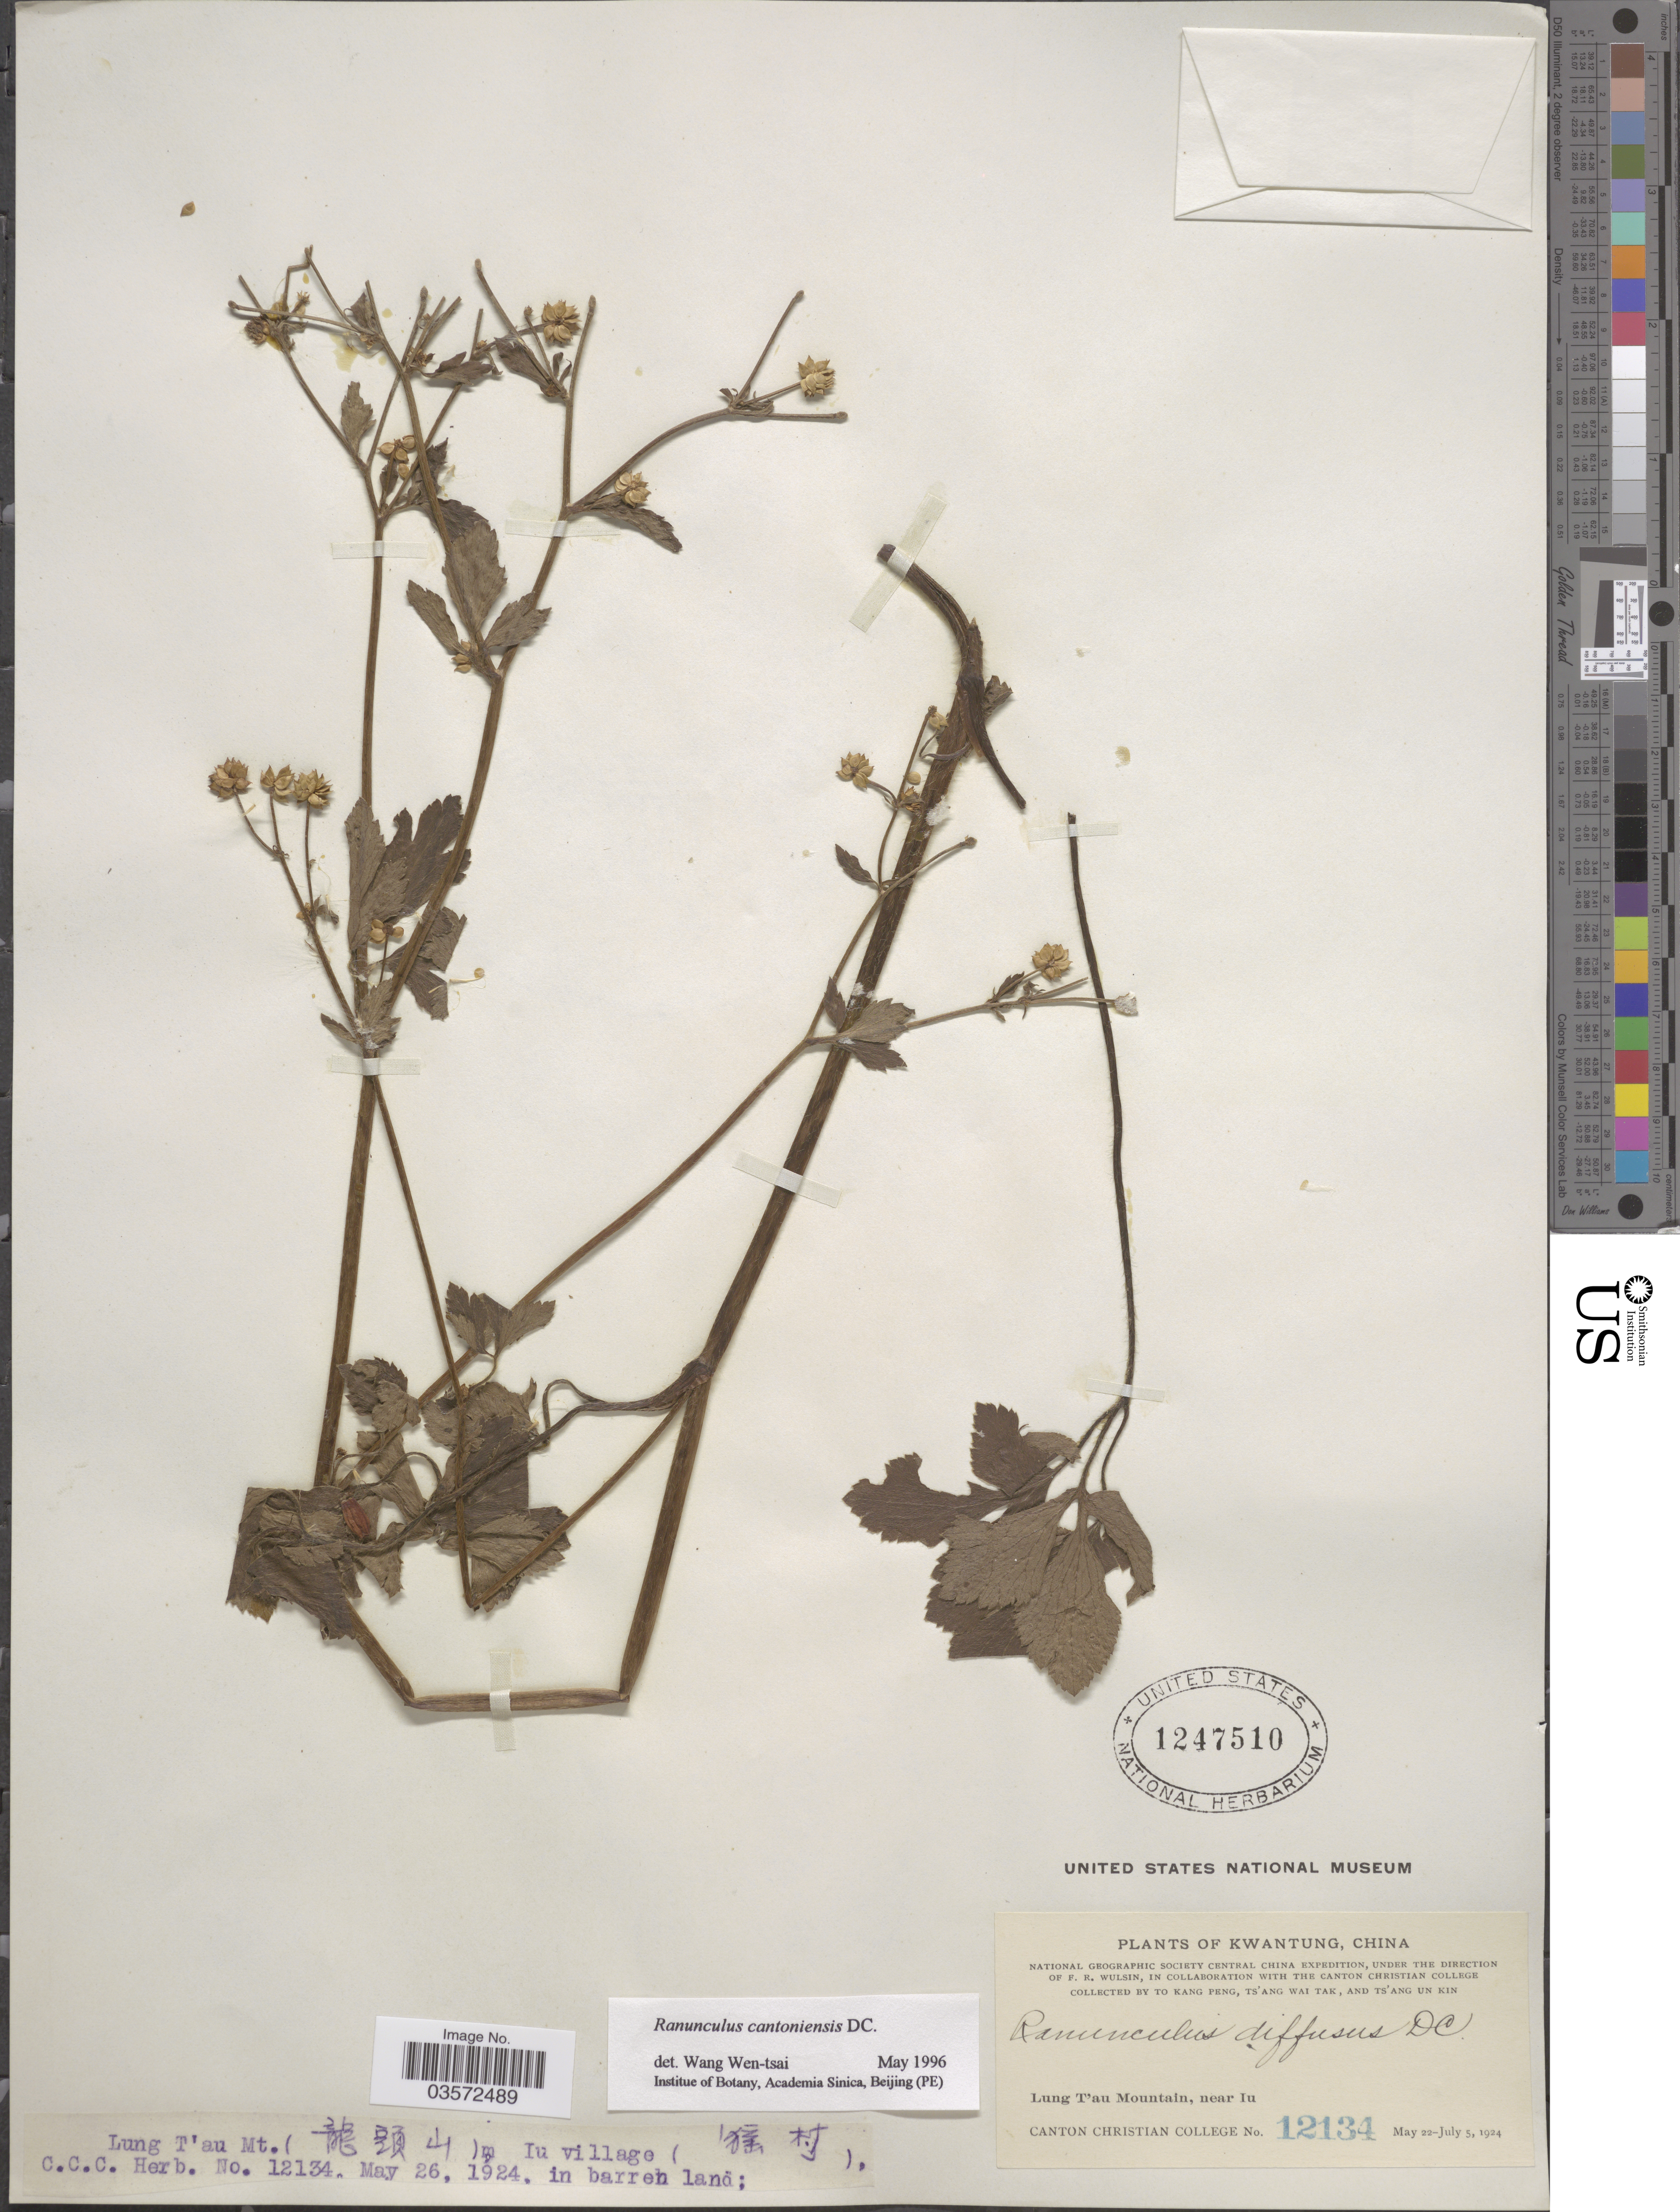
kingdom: Plantae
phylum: Tracheophyta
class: Magnoliopsida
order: Ranunculales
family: Ranunculaceae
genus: Ranunculus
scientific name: Ranunculus cantoniensis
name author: DC.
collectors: T. K. Peng, W. T. Tsang & Ts' Ang Un Kin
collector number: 12134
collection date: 1924-05-26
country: China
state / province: Guangdong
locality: Kwantung. Lung T'au Mountain, Near Iu. Lung T'au Mt. (X), Iu Village (X).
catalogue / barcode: US 1247510